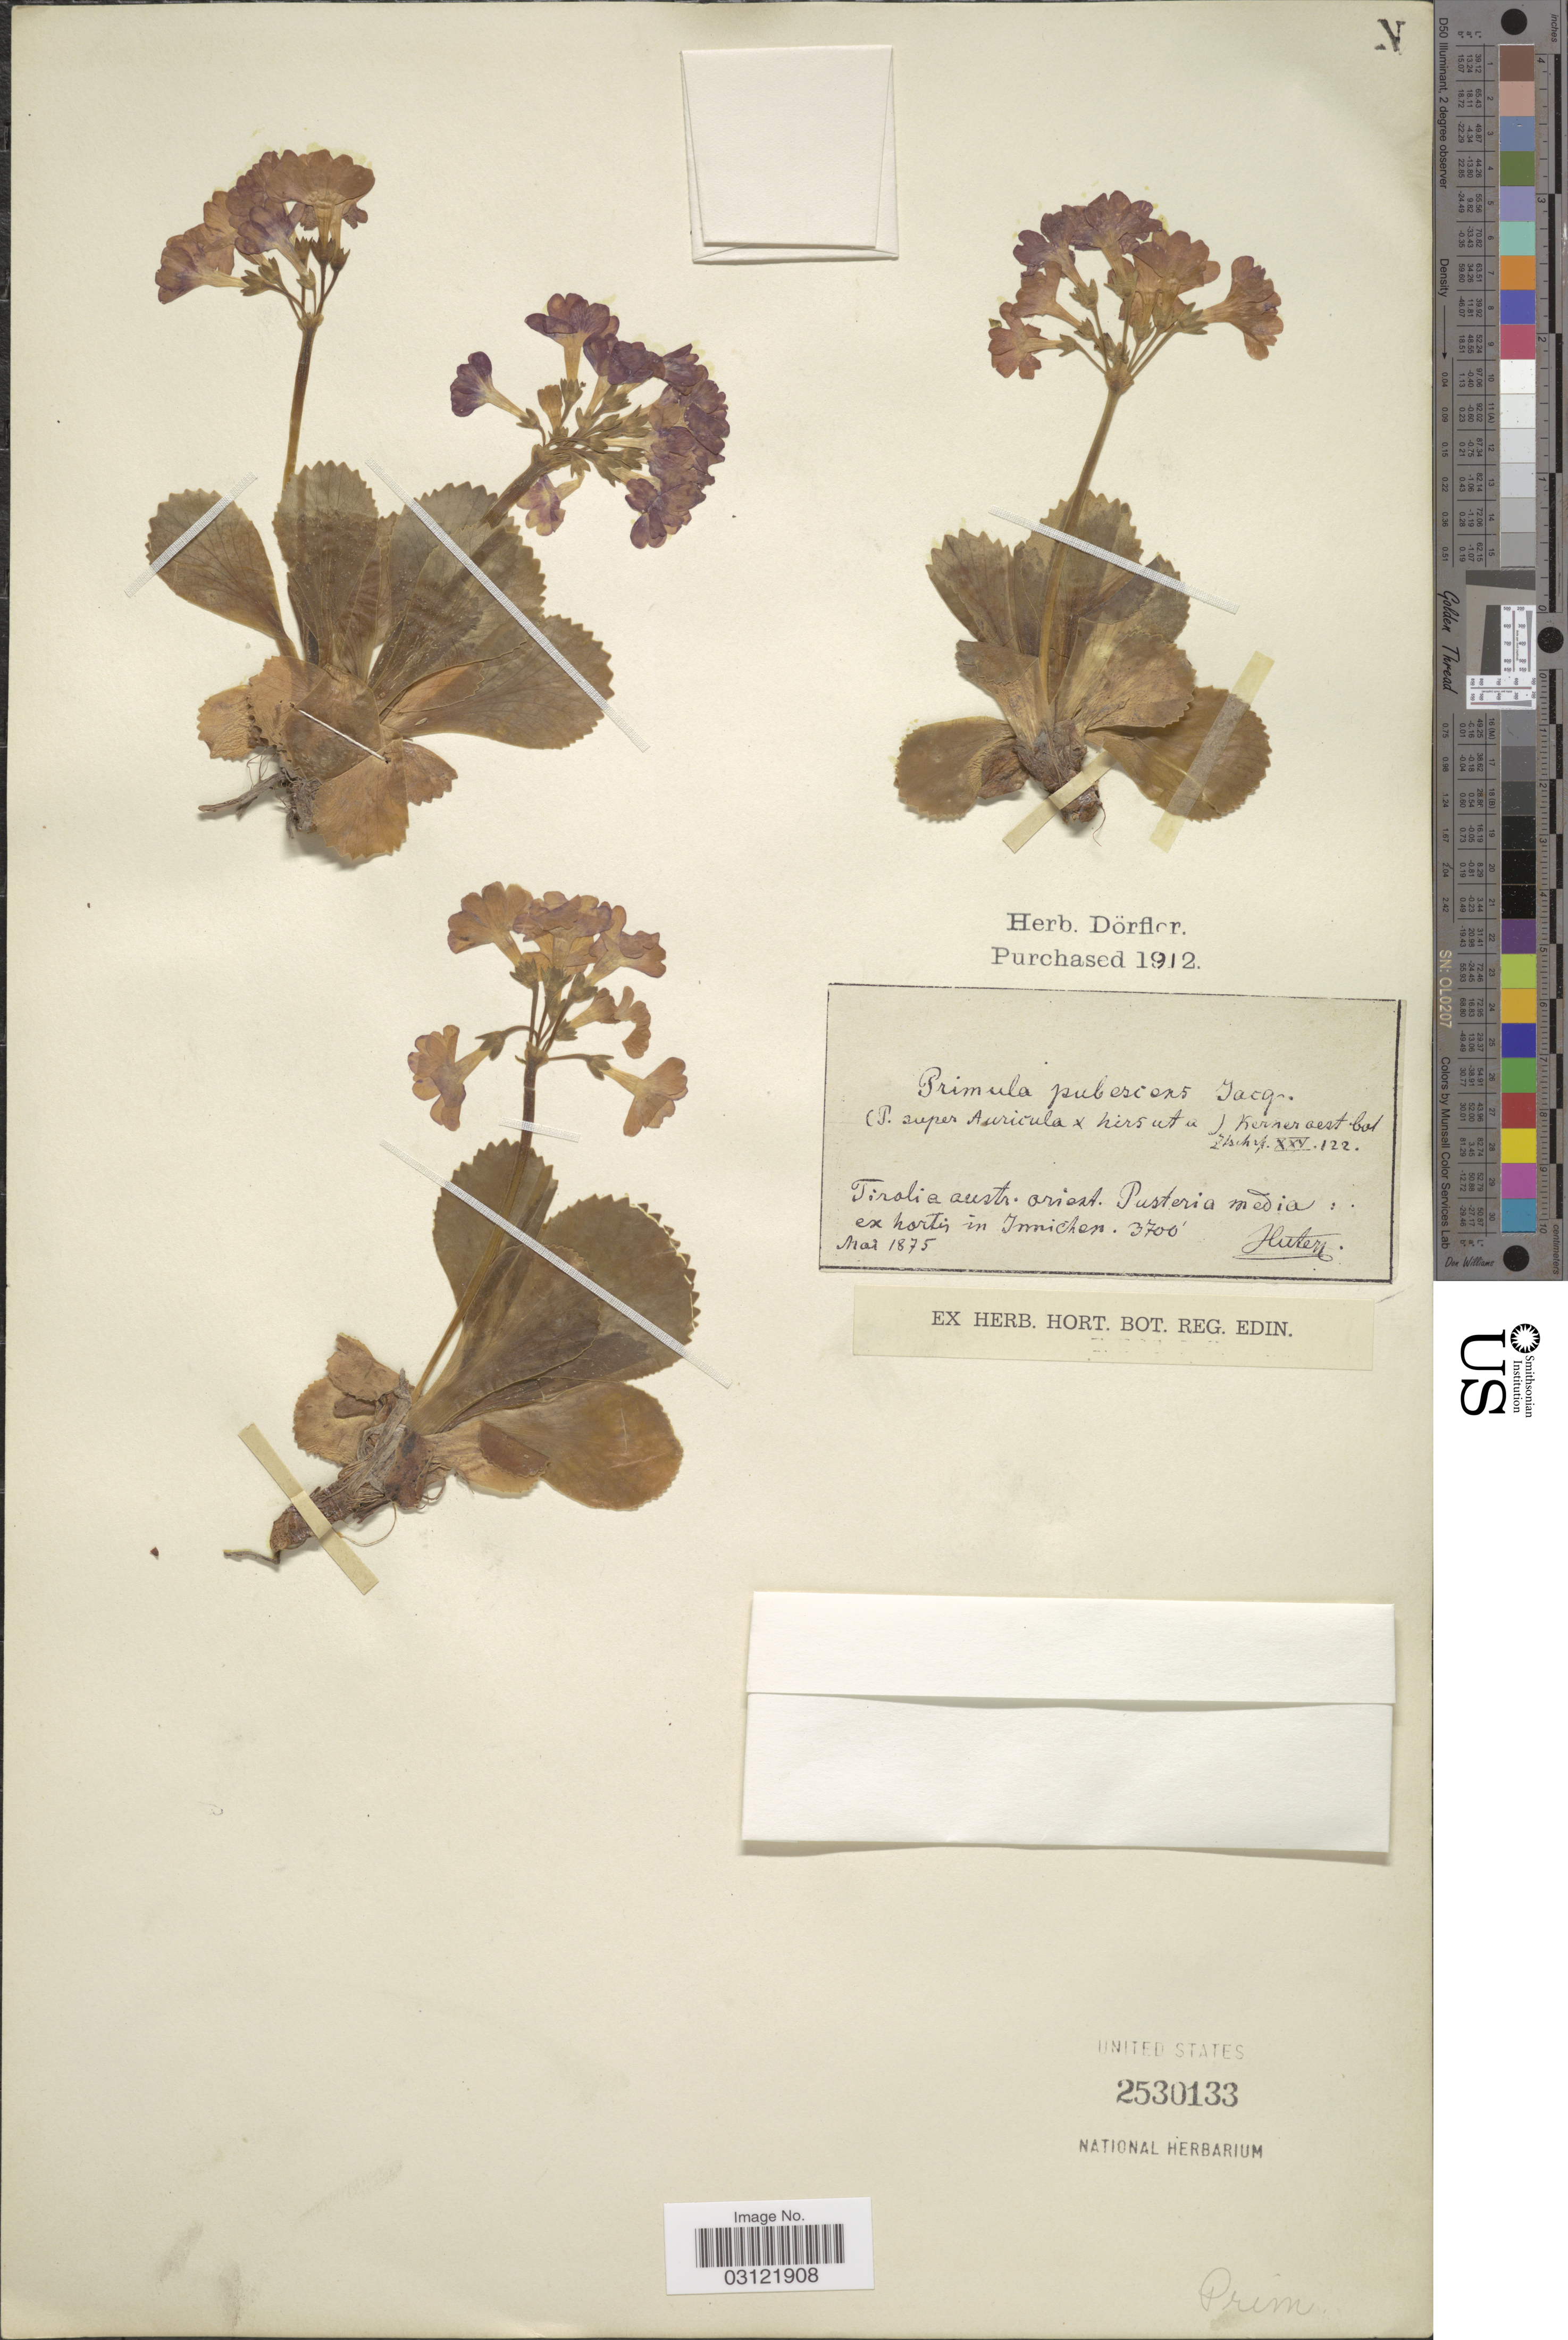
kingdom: Plantae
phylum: Tracheophyta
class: Magnoliopsida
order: Ericales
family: Primulaceae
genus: Primula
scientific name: Primula pubescens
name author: Loisel.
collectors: -. Huter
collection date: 1875-05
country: Italy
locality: Tirolia austr. orient. Pusteria media: ex hortis in Innichen.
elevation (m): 1128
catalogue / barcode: US 2530133